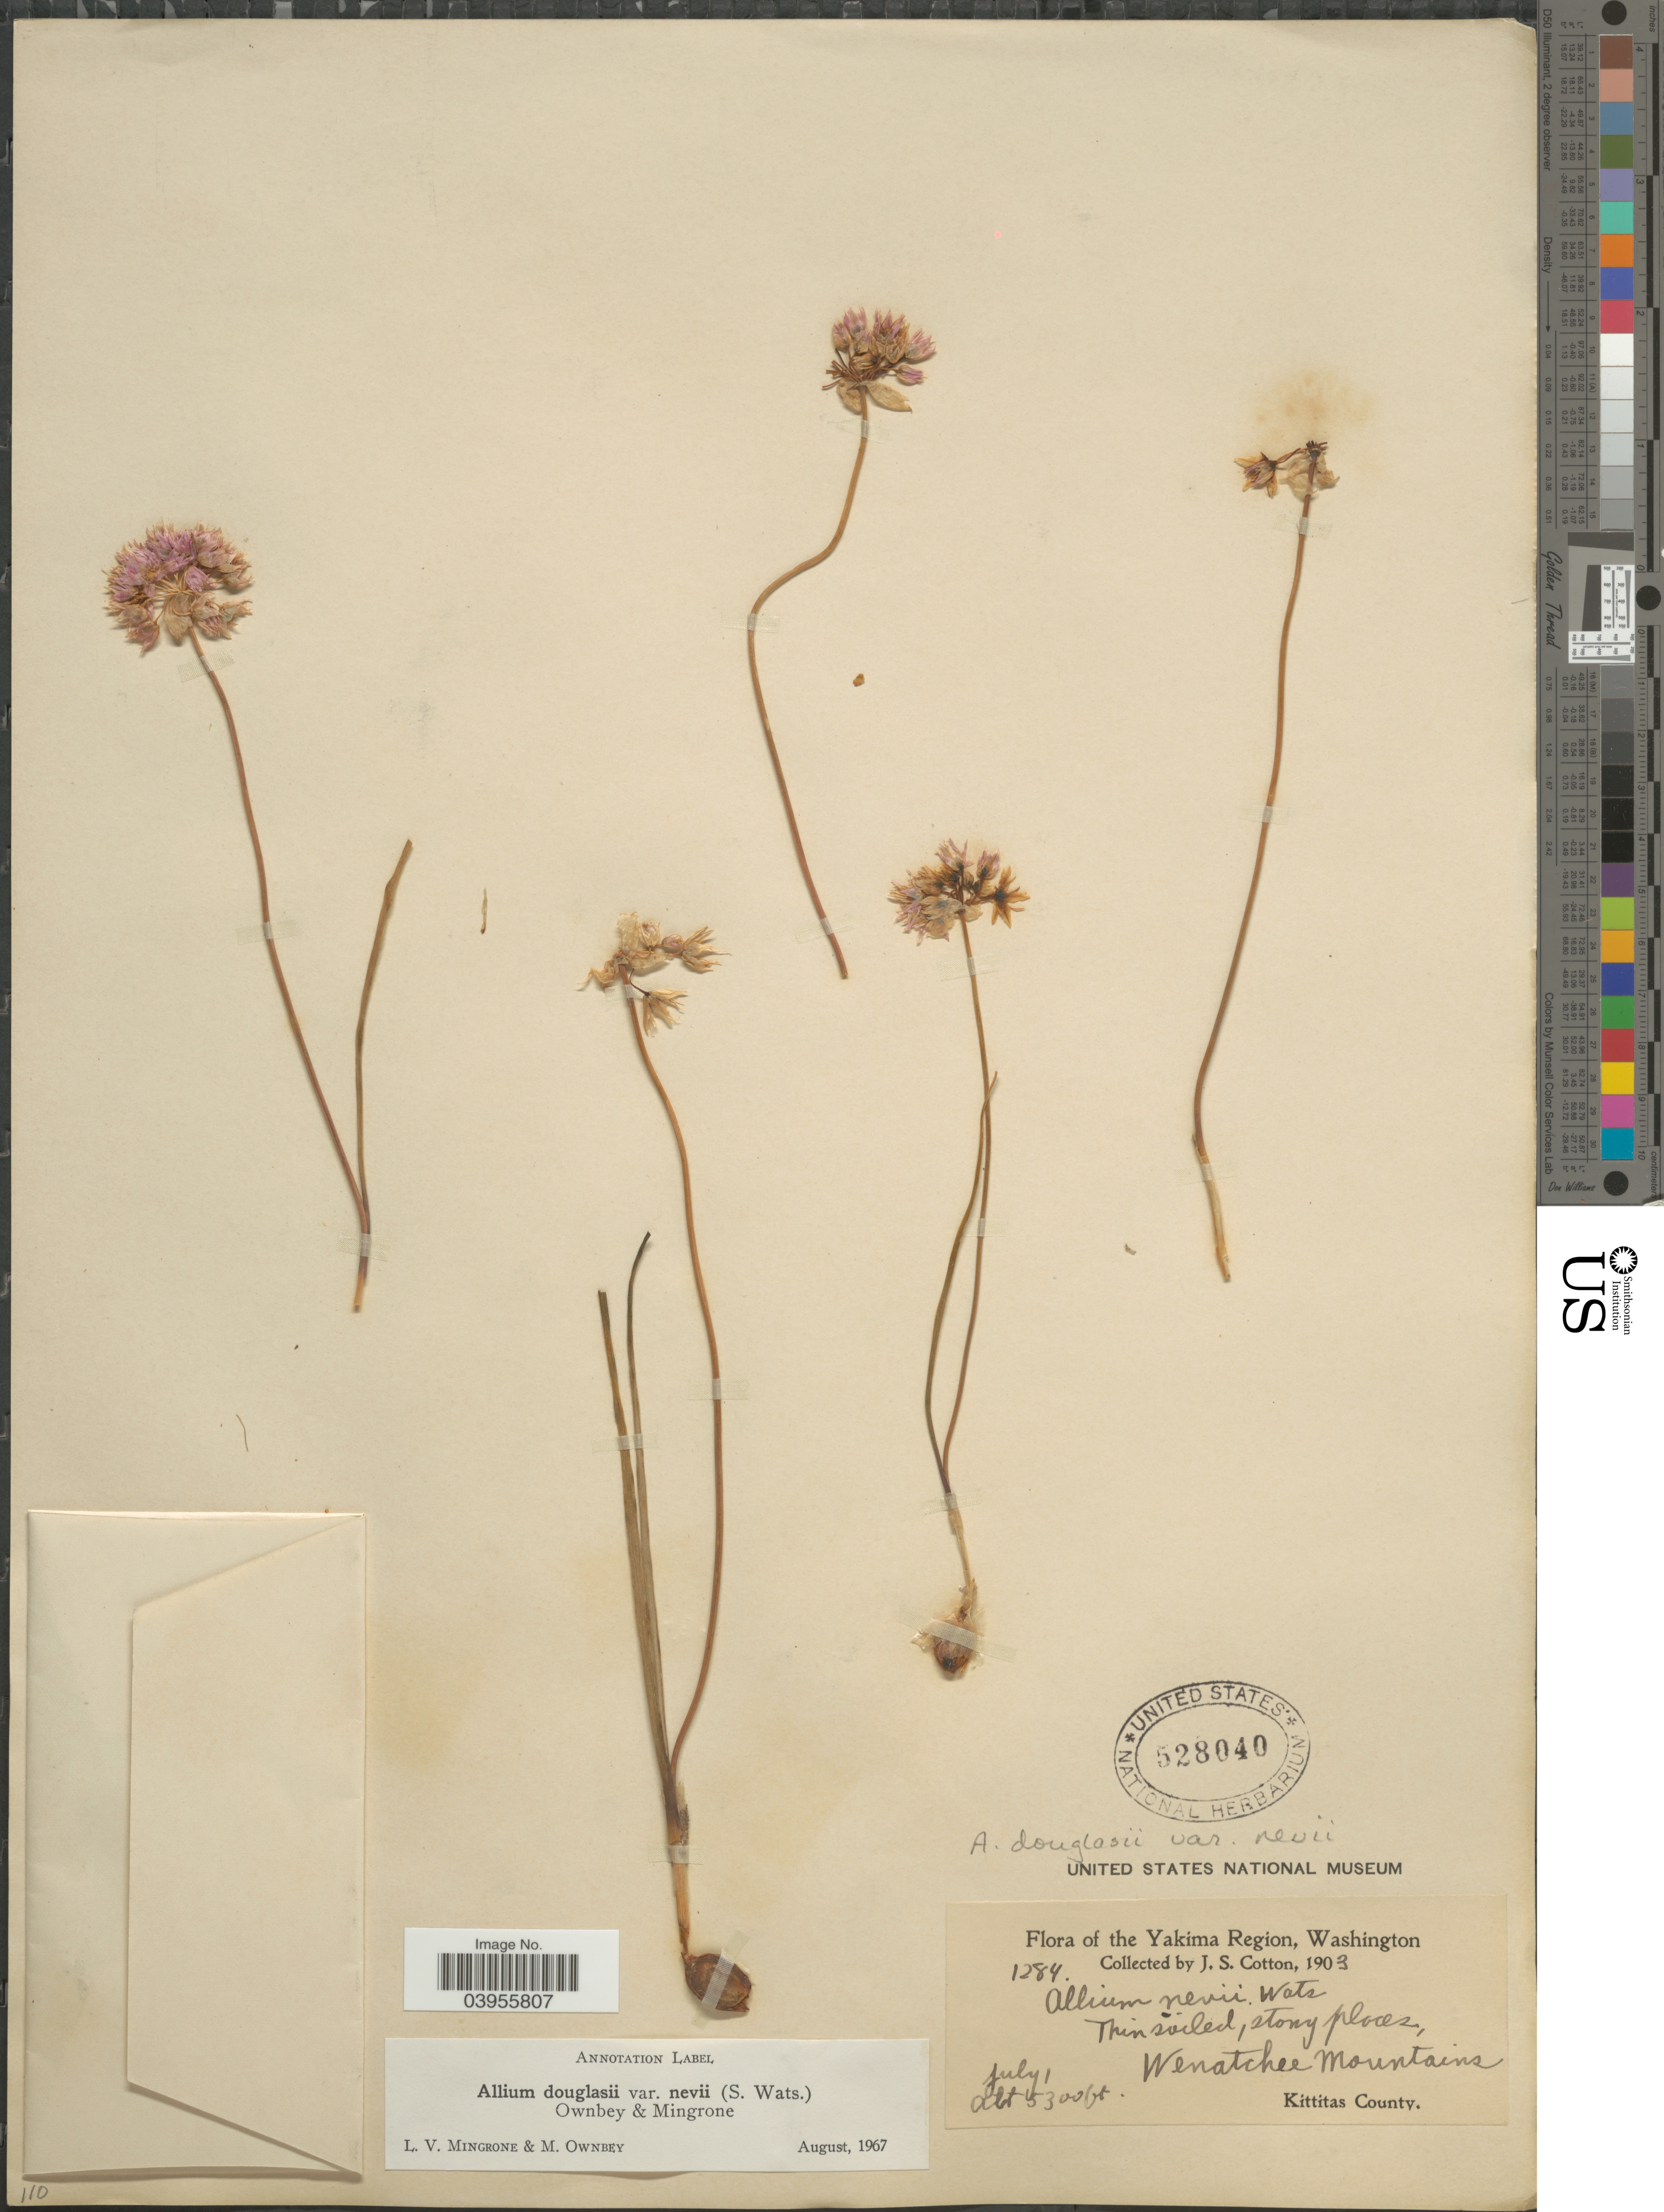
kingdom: Plantae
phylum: Tracheophyta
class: Liliopsida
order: Asparagales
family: Amaryllidaceae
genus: Allium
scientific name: Allium douglasii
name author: Hook.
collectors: J. S. Cotton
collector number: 1284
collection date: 1903-07-01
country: United States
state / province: Washington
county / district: Kittitas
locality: The Yakima Region. Wenatchee Mountains. Kittitas County.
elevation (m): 1615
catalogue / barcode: US 528040